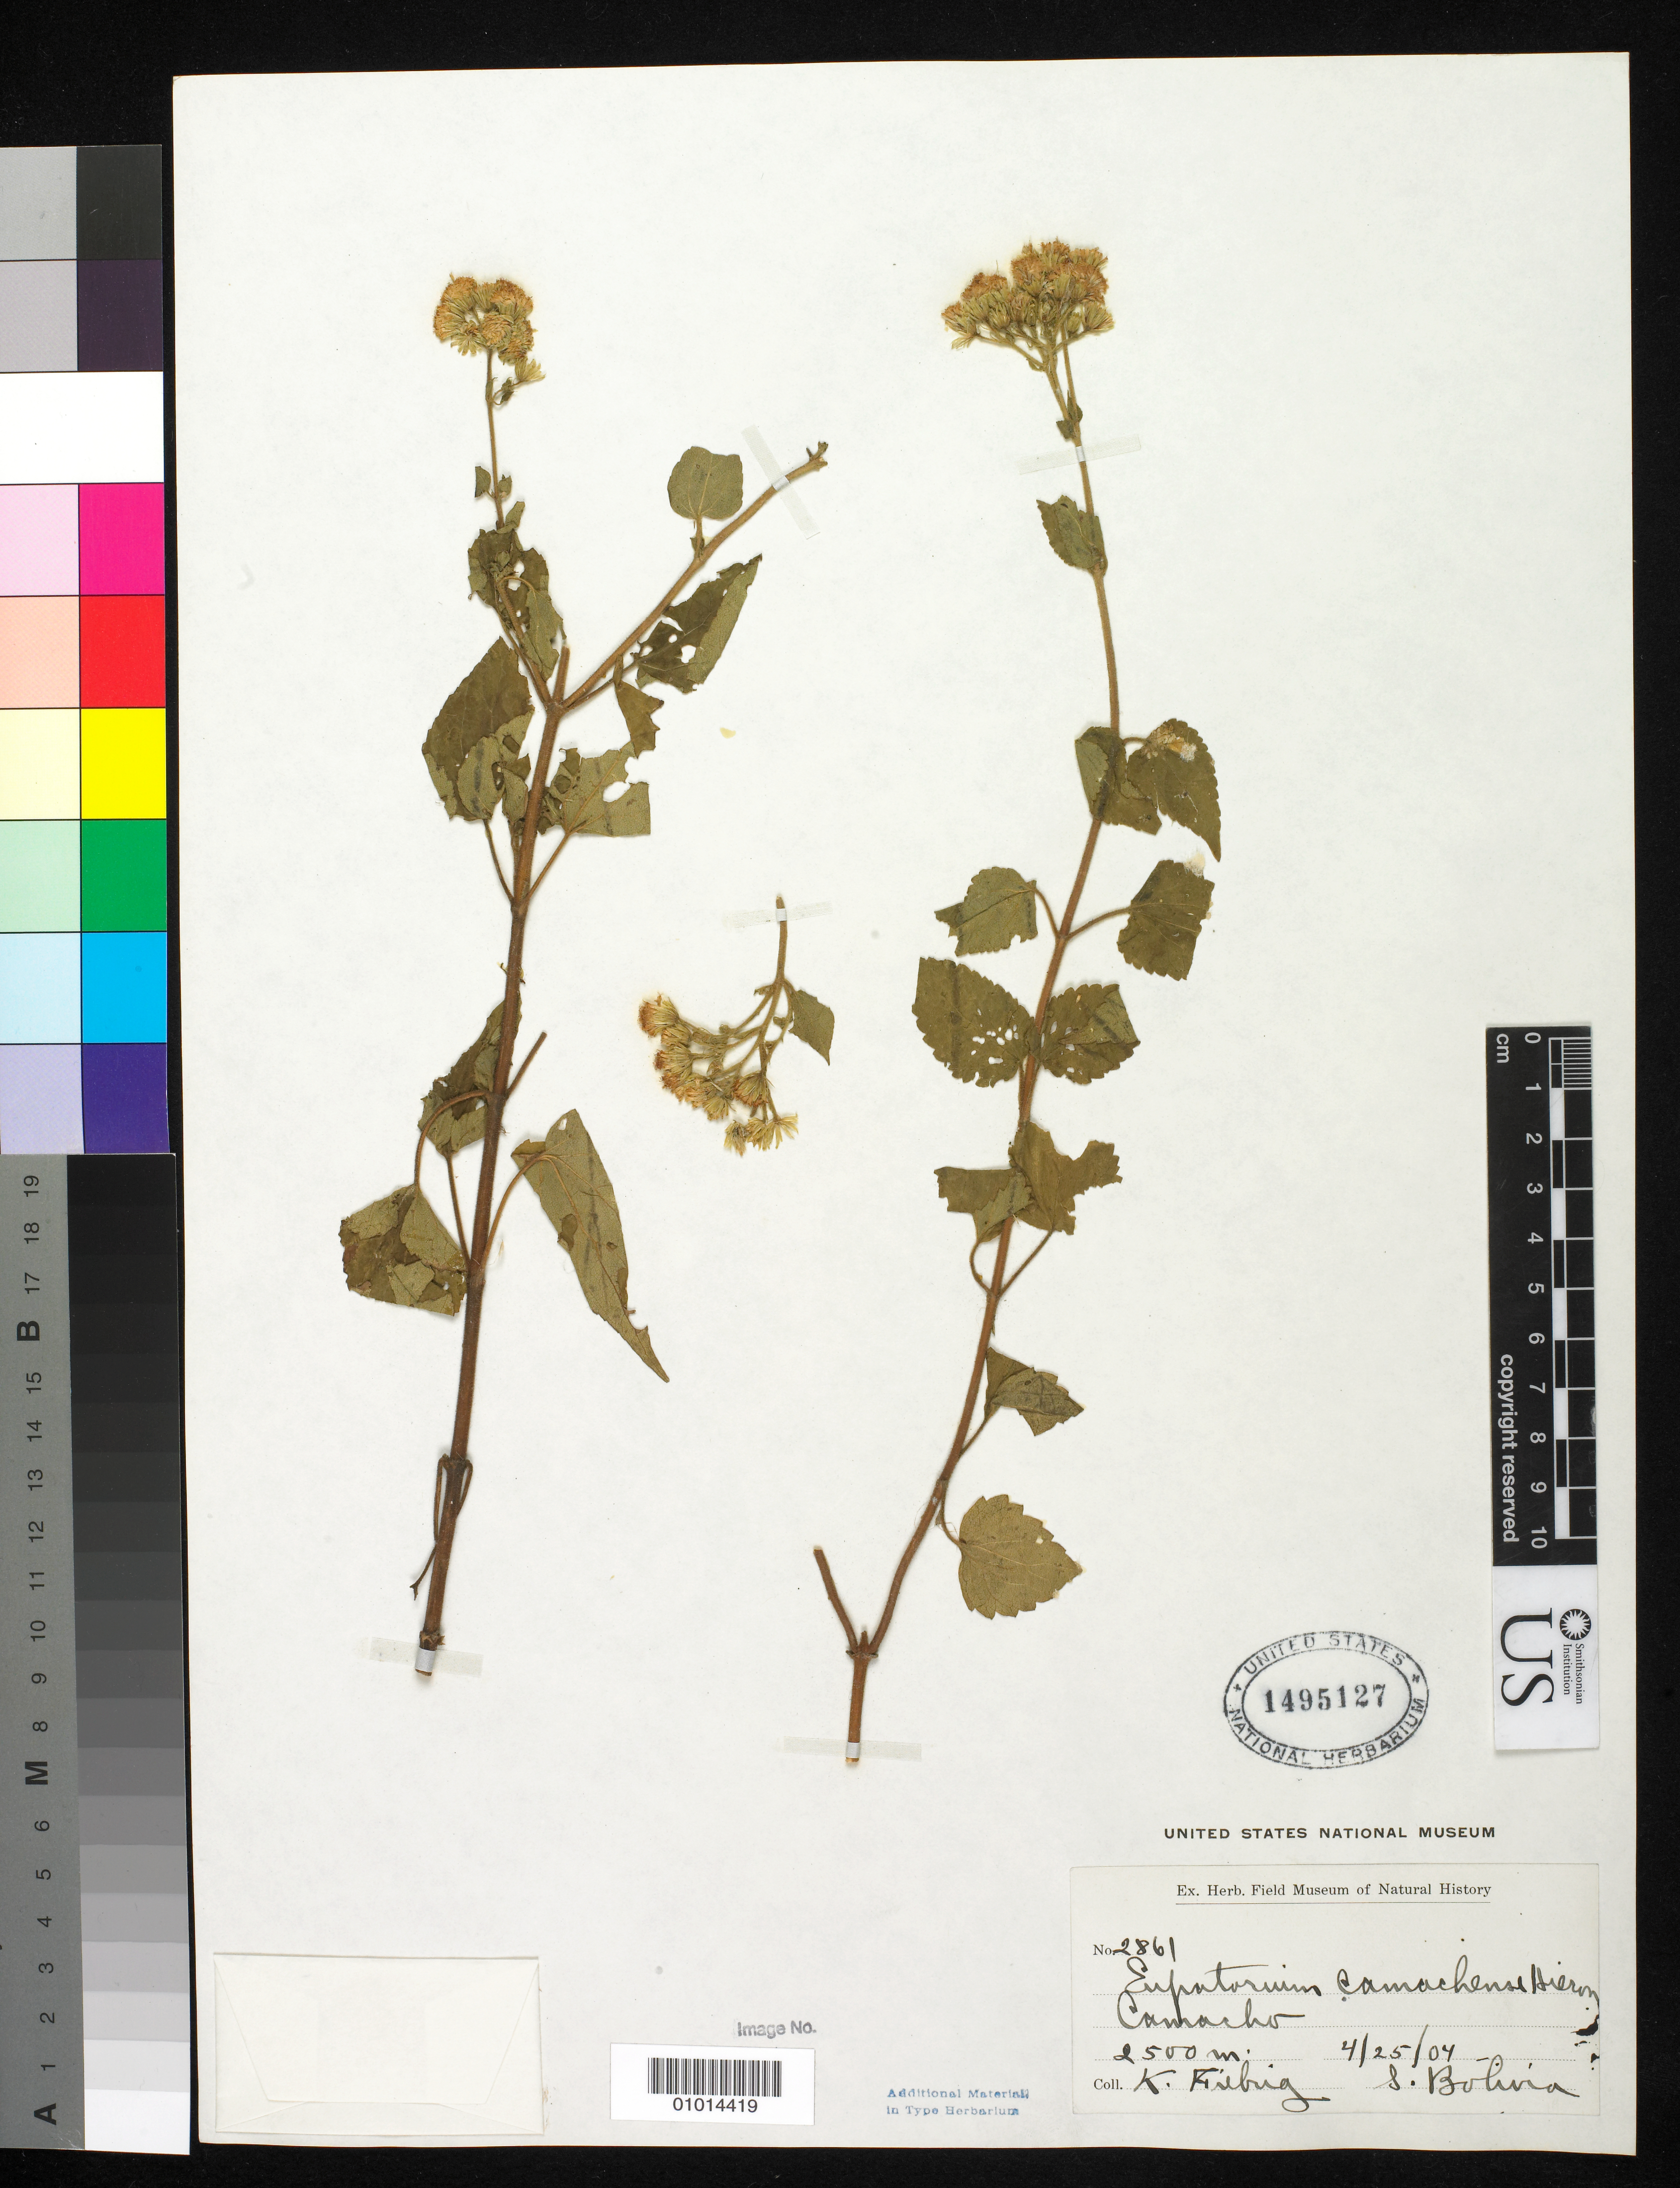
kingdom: Plantae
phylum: Tracheophyta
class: Magnoliopsida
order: Asterales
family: Asteraceae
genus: Eupatorium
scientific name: Eupatorium camachense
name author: Hieron.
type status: Isotype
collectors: K. Fiebrig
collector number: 2861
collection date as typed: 25 Apr 1904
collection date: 1904-04-25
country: Bolivia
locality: Camacho.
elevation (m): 2500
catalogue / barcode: US 1495127